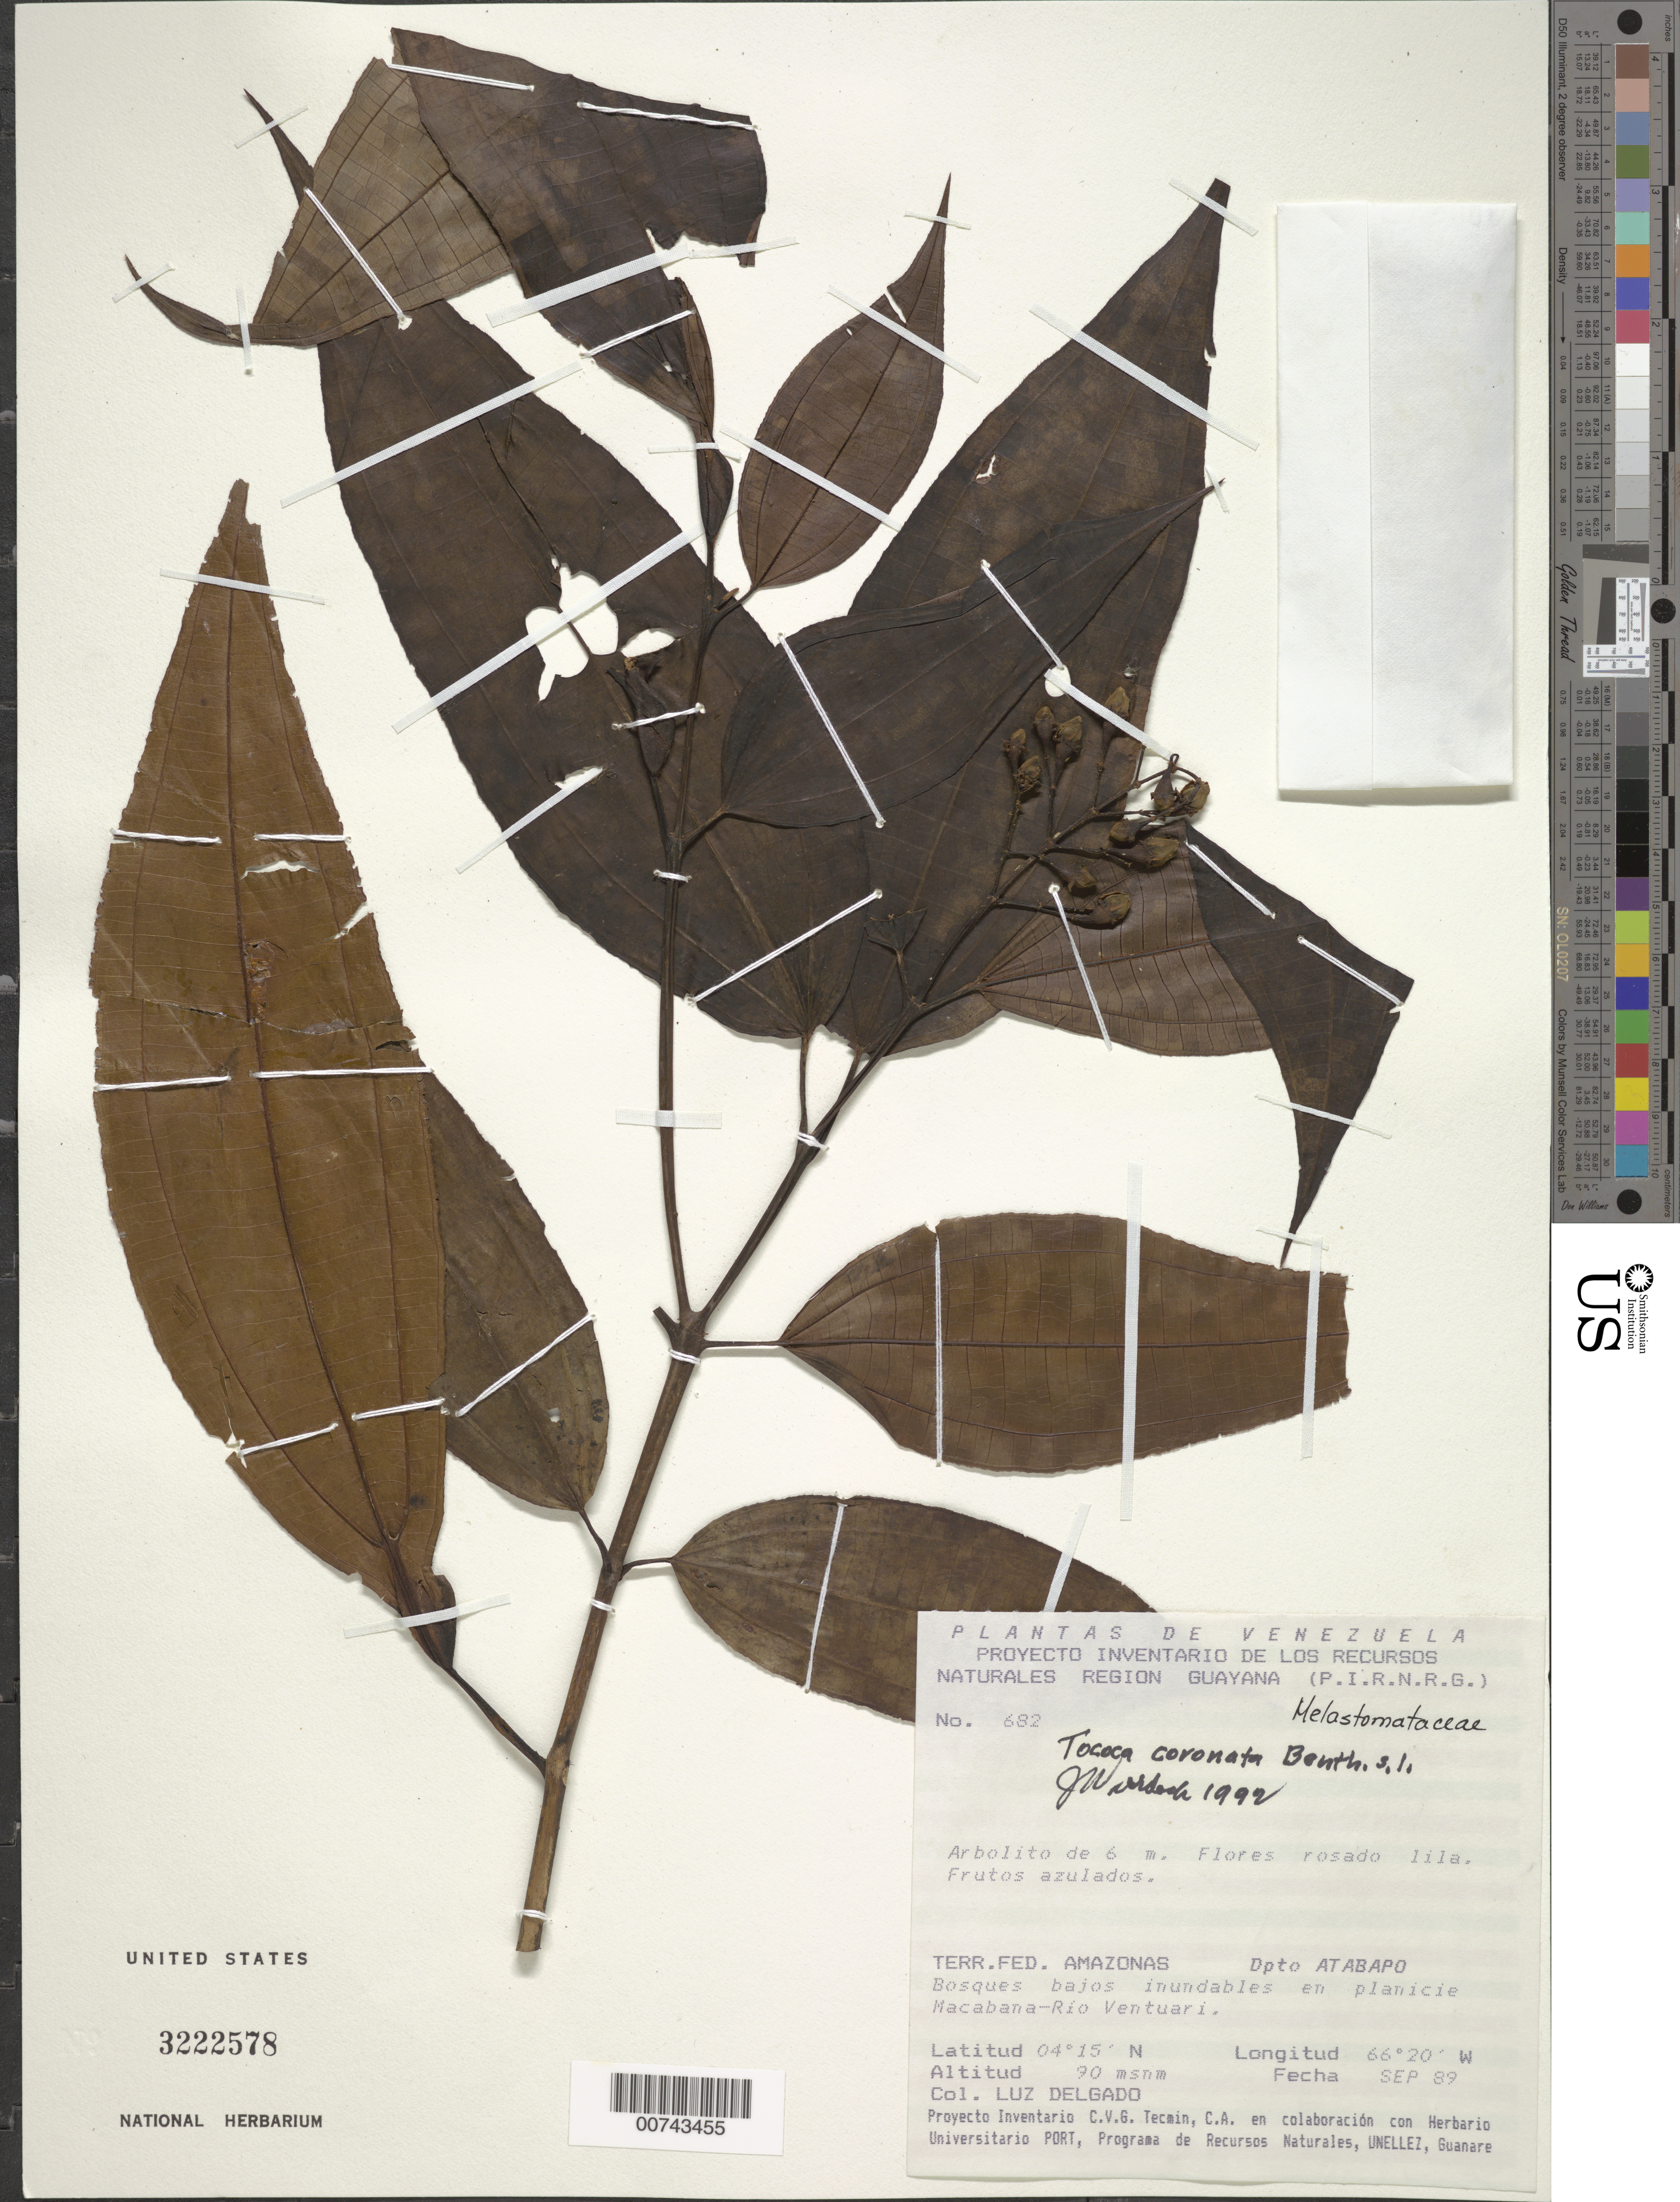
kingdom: Plantae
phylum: Tracheophyta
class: Magnoliopsida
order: Myrtales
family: Melastomataceae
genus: Tococa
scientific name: Tococa coronata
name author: Benth.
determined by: Wurdack, John J., (US), US (UNITED STATES)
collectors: L. Delgado V.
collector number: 682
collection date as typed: Sep-89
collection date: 1989-09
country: Venezuela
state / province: Amazonas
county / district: Atabapo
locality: Macabana-Río Ventuari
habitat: Bosques bajos inundables en planicie Macabana-Rio Ventuari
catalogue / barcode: US 3222578